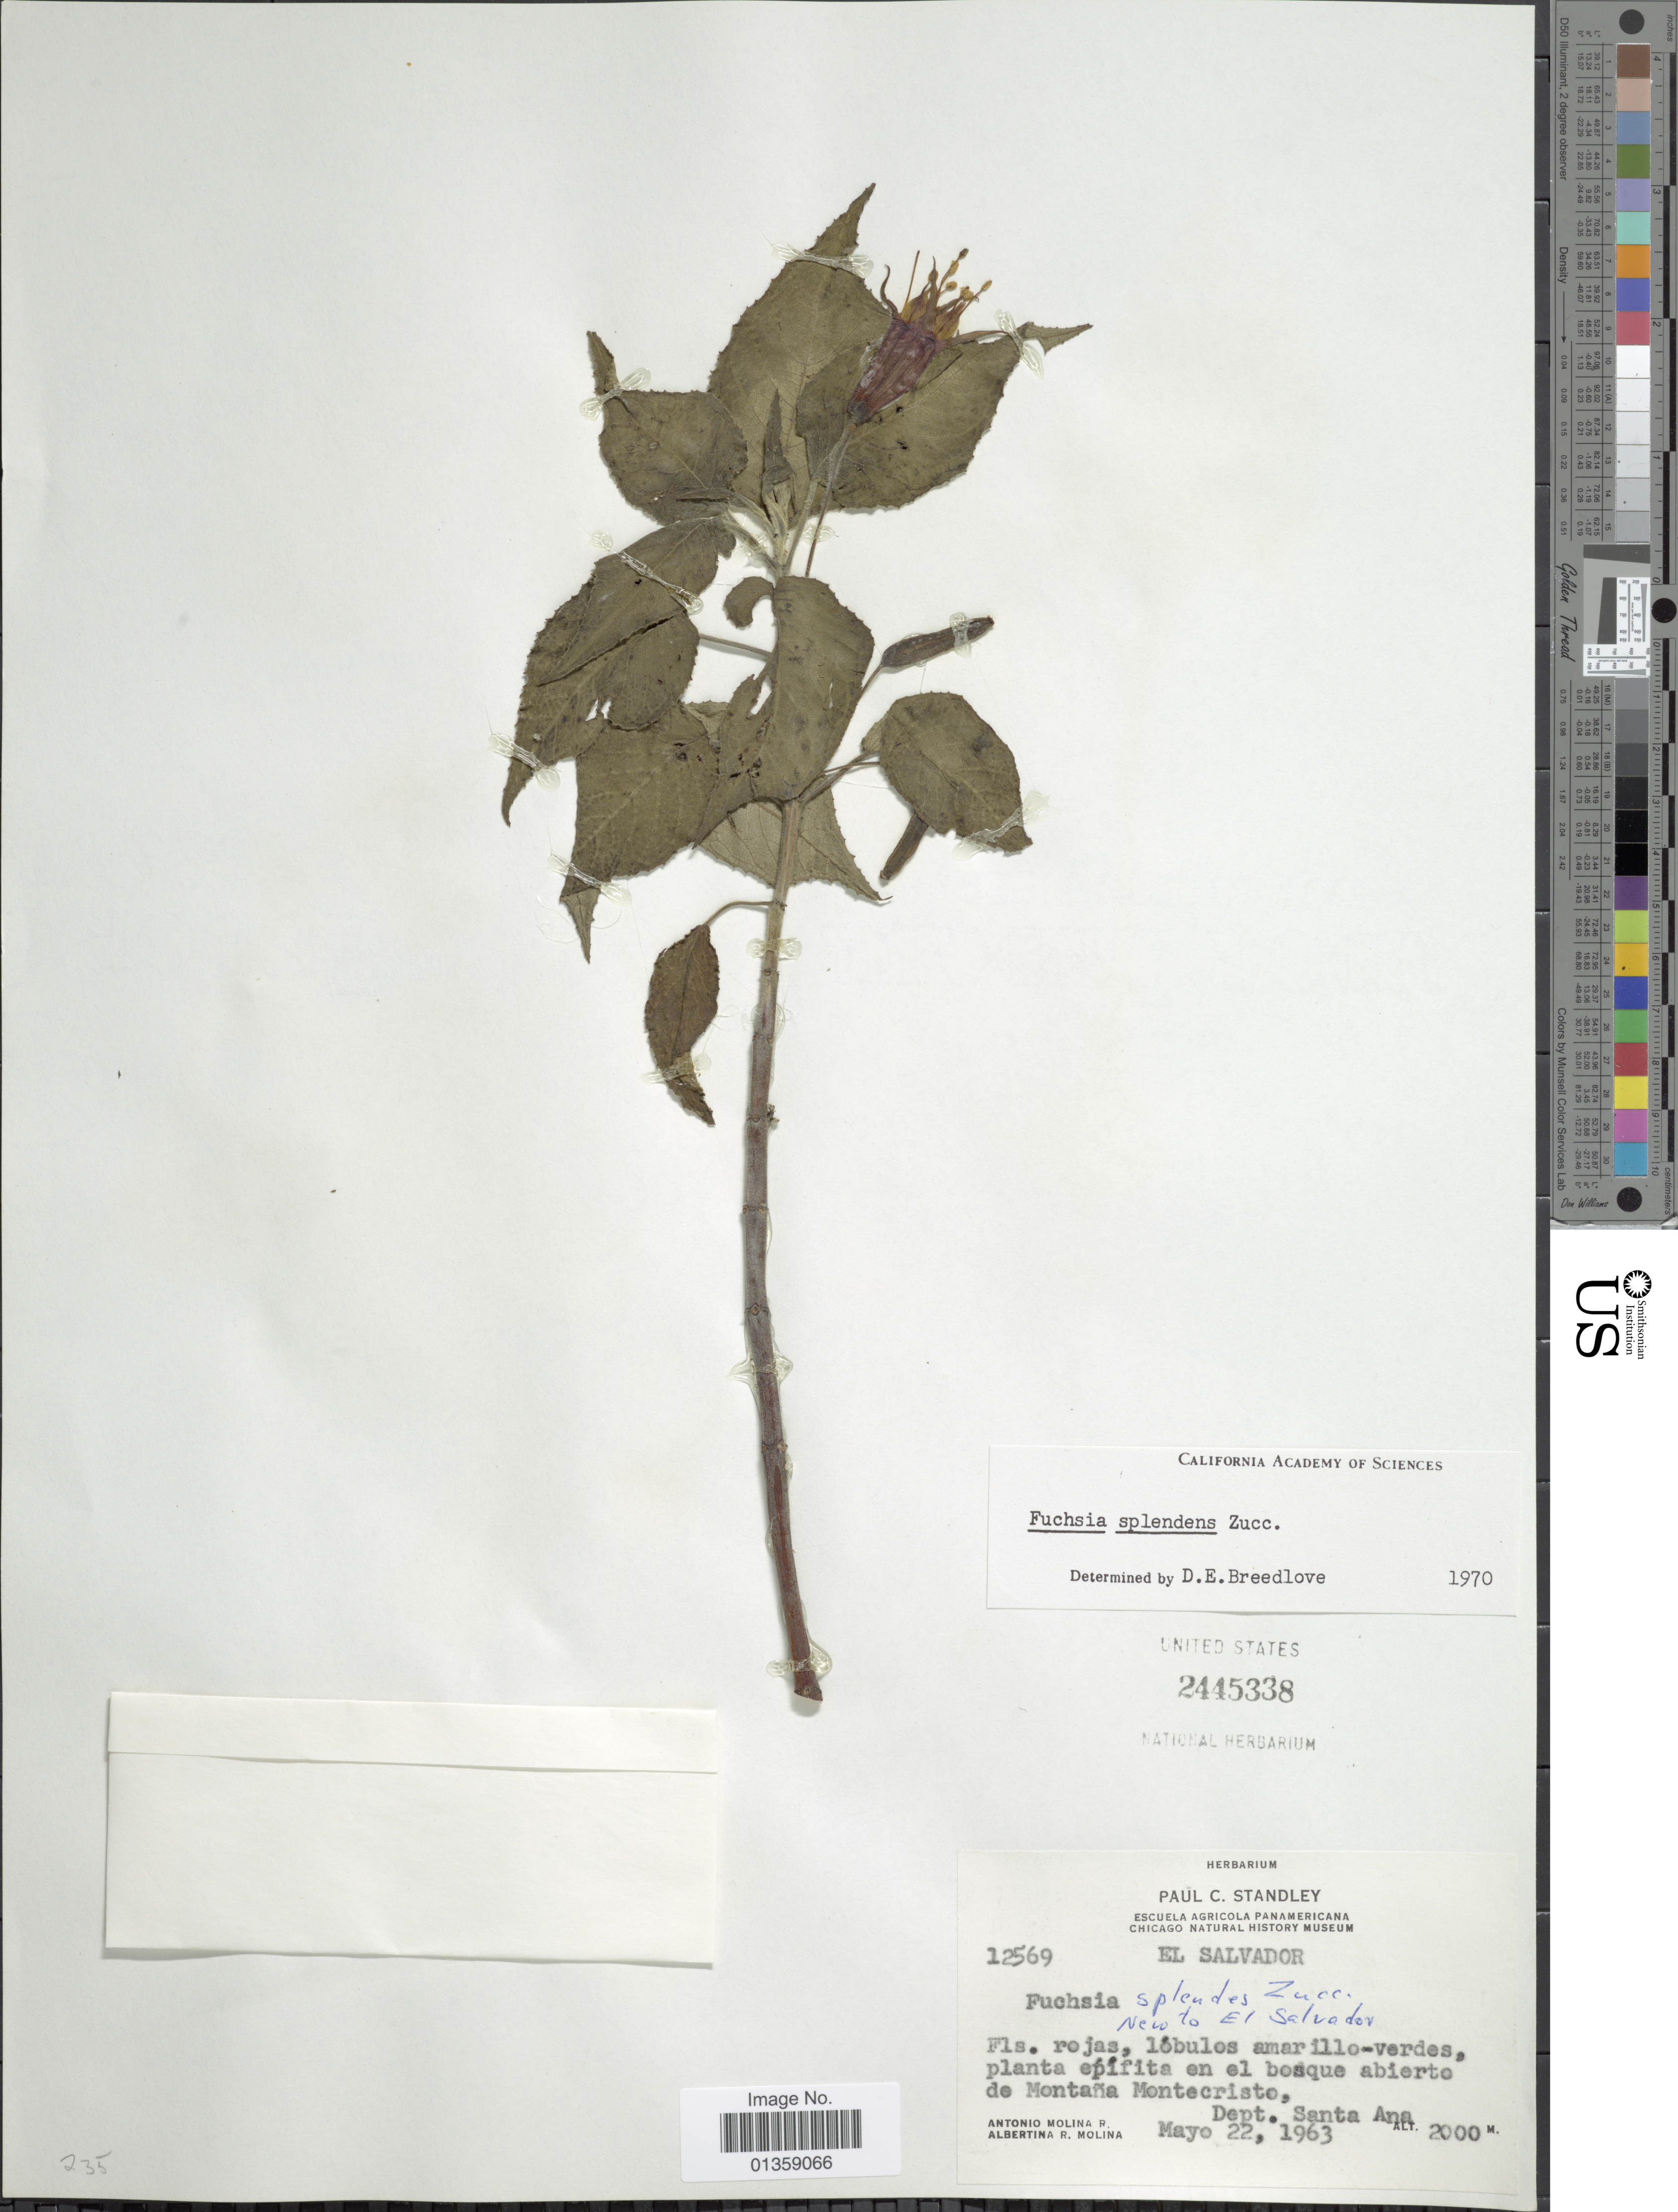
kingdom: Plantae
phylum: Tracheophyta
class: Magnoliopsida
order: Myrtales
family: Onagraceae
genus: Fuchsia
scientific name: Fuchsia splendens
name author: Zucc.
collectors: A. Molina R. & A. R. Molina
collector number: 12569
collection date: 1963-05-22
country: El Salvador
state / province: Santa Ana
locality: En el bosque abierto de Montaña Montecristo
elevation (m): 2000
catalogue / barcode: US 2445338